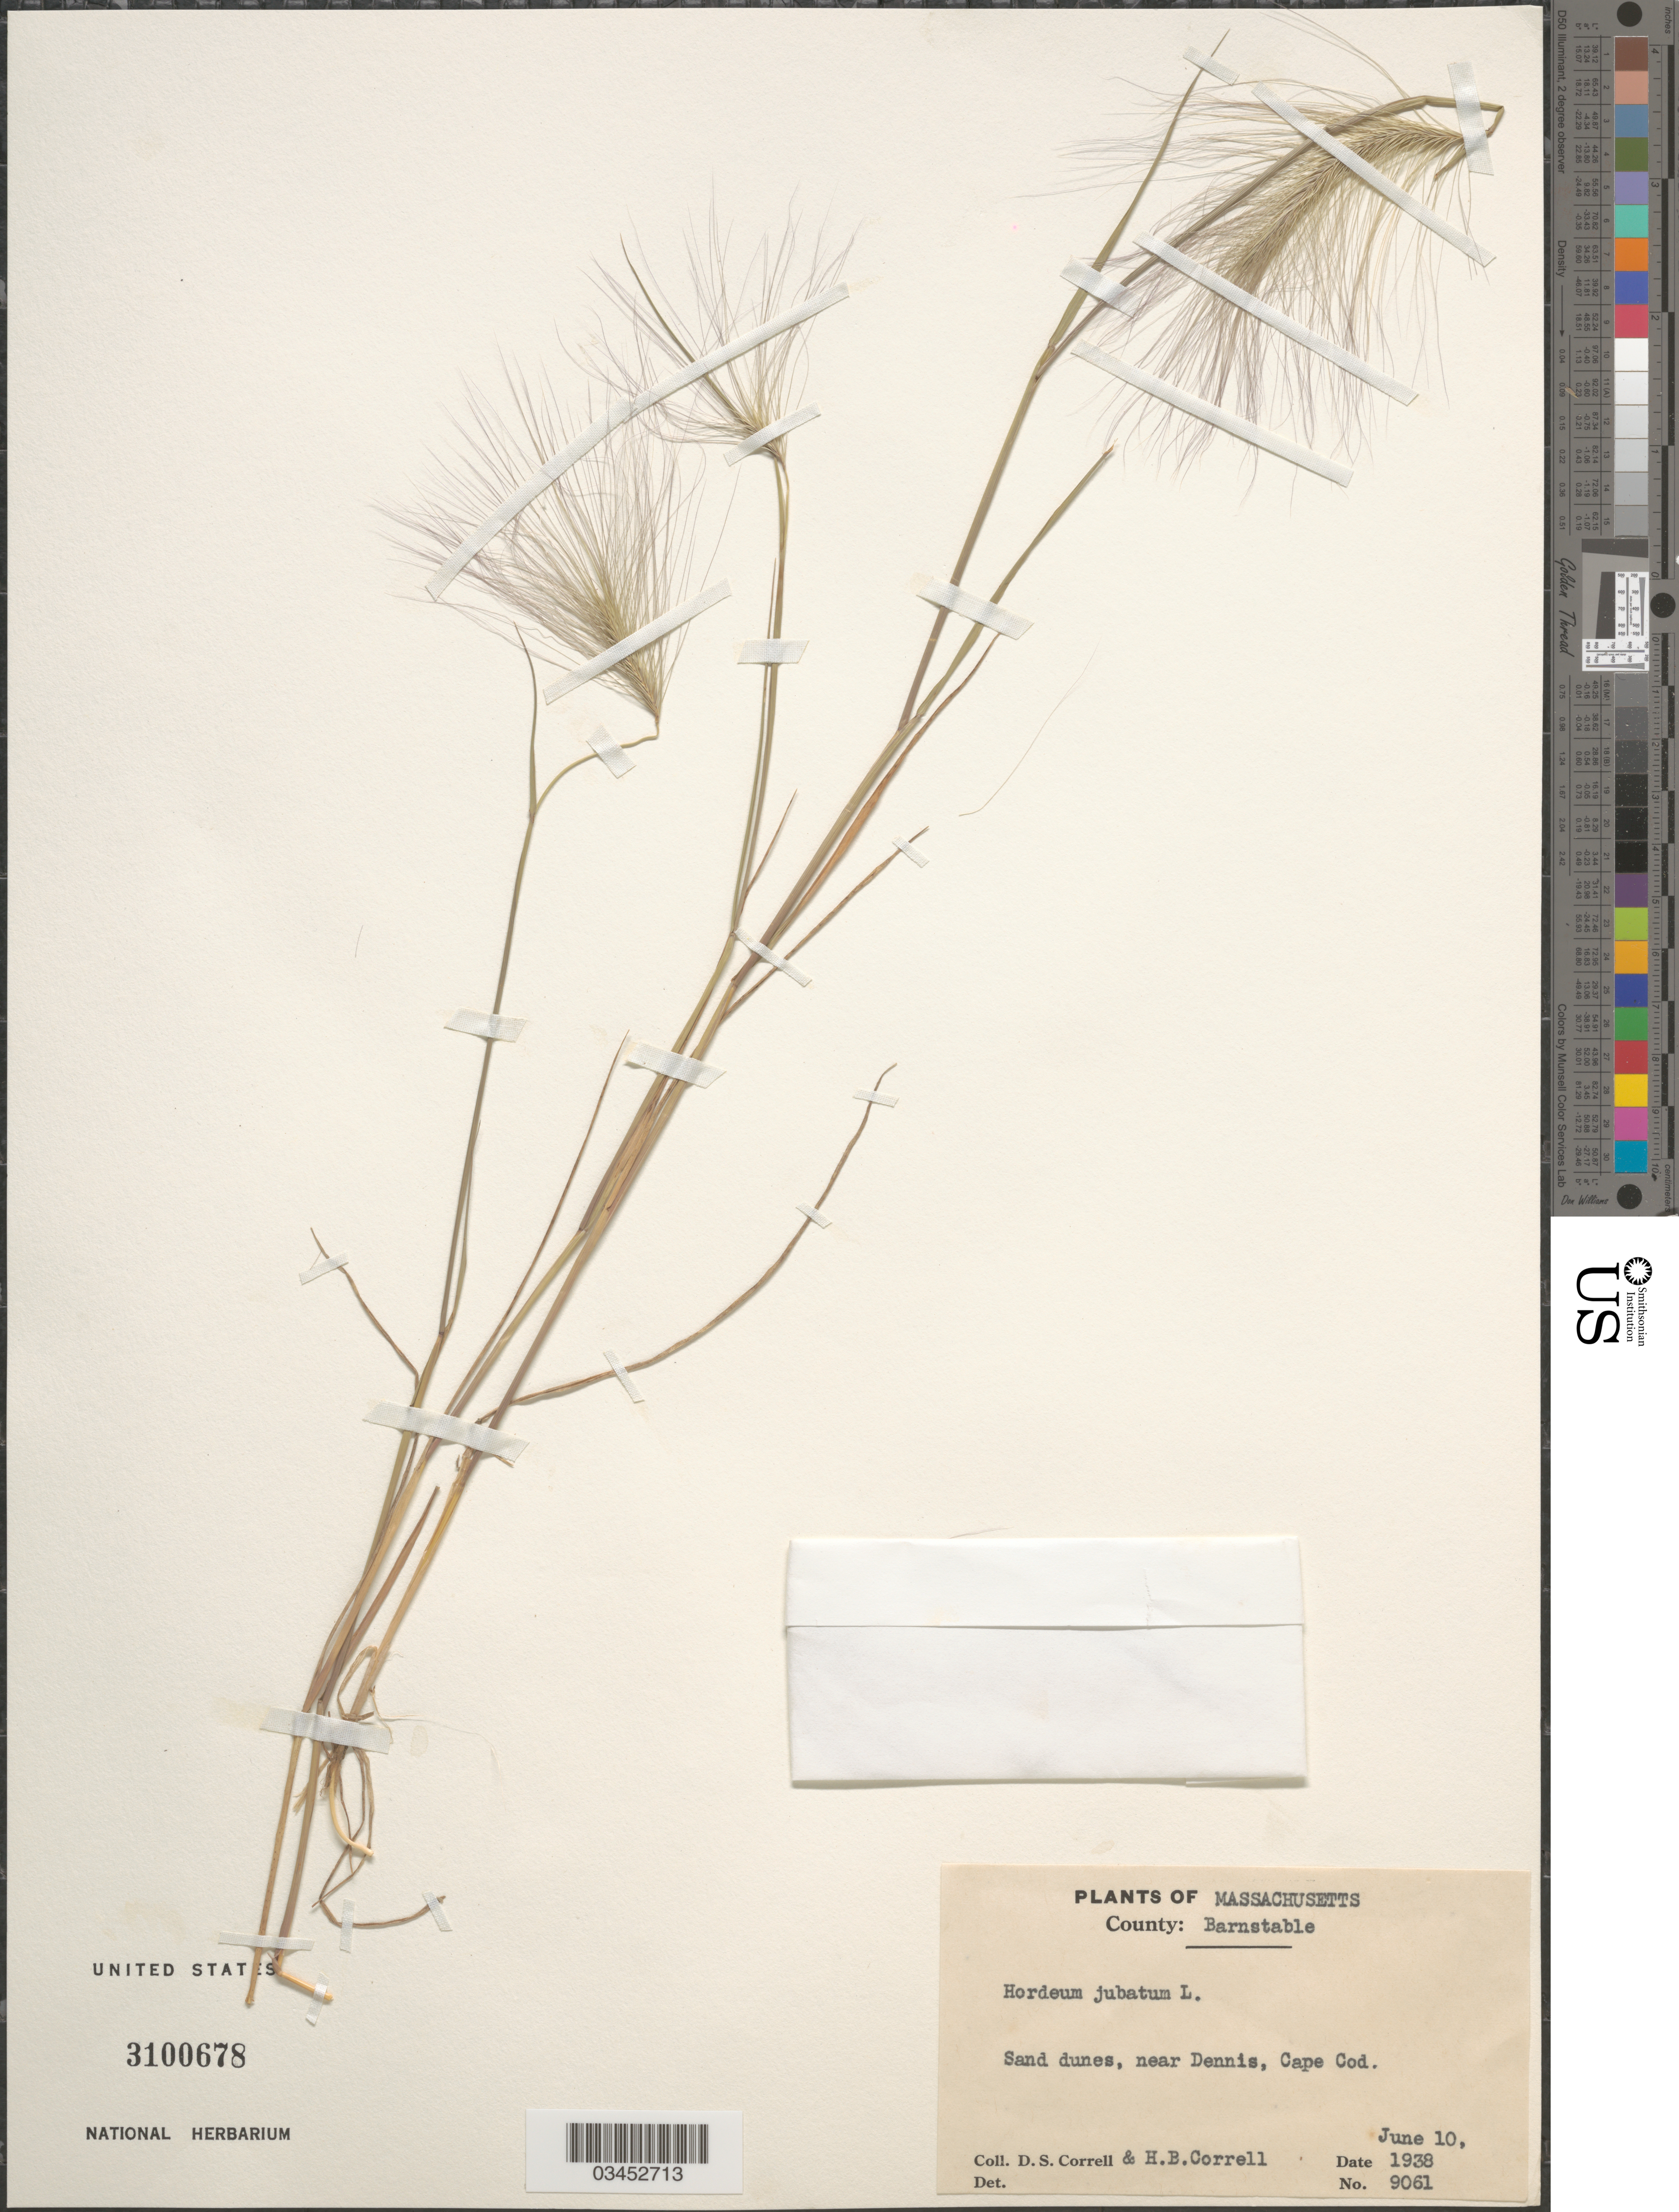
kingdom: Plantae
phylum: Tracheophyta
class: Liliopsida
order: Poales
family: Poaceae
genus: Hordeum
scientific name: Hordeum jubatum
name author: L.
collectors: D. S. Correll & H. Correll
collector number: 9061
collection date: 1938-06-10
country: United States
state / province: Massachusetts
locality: County: Barnstable. Sand dunes, near Dennis, Cape Cod.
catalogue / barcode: US 3100678